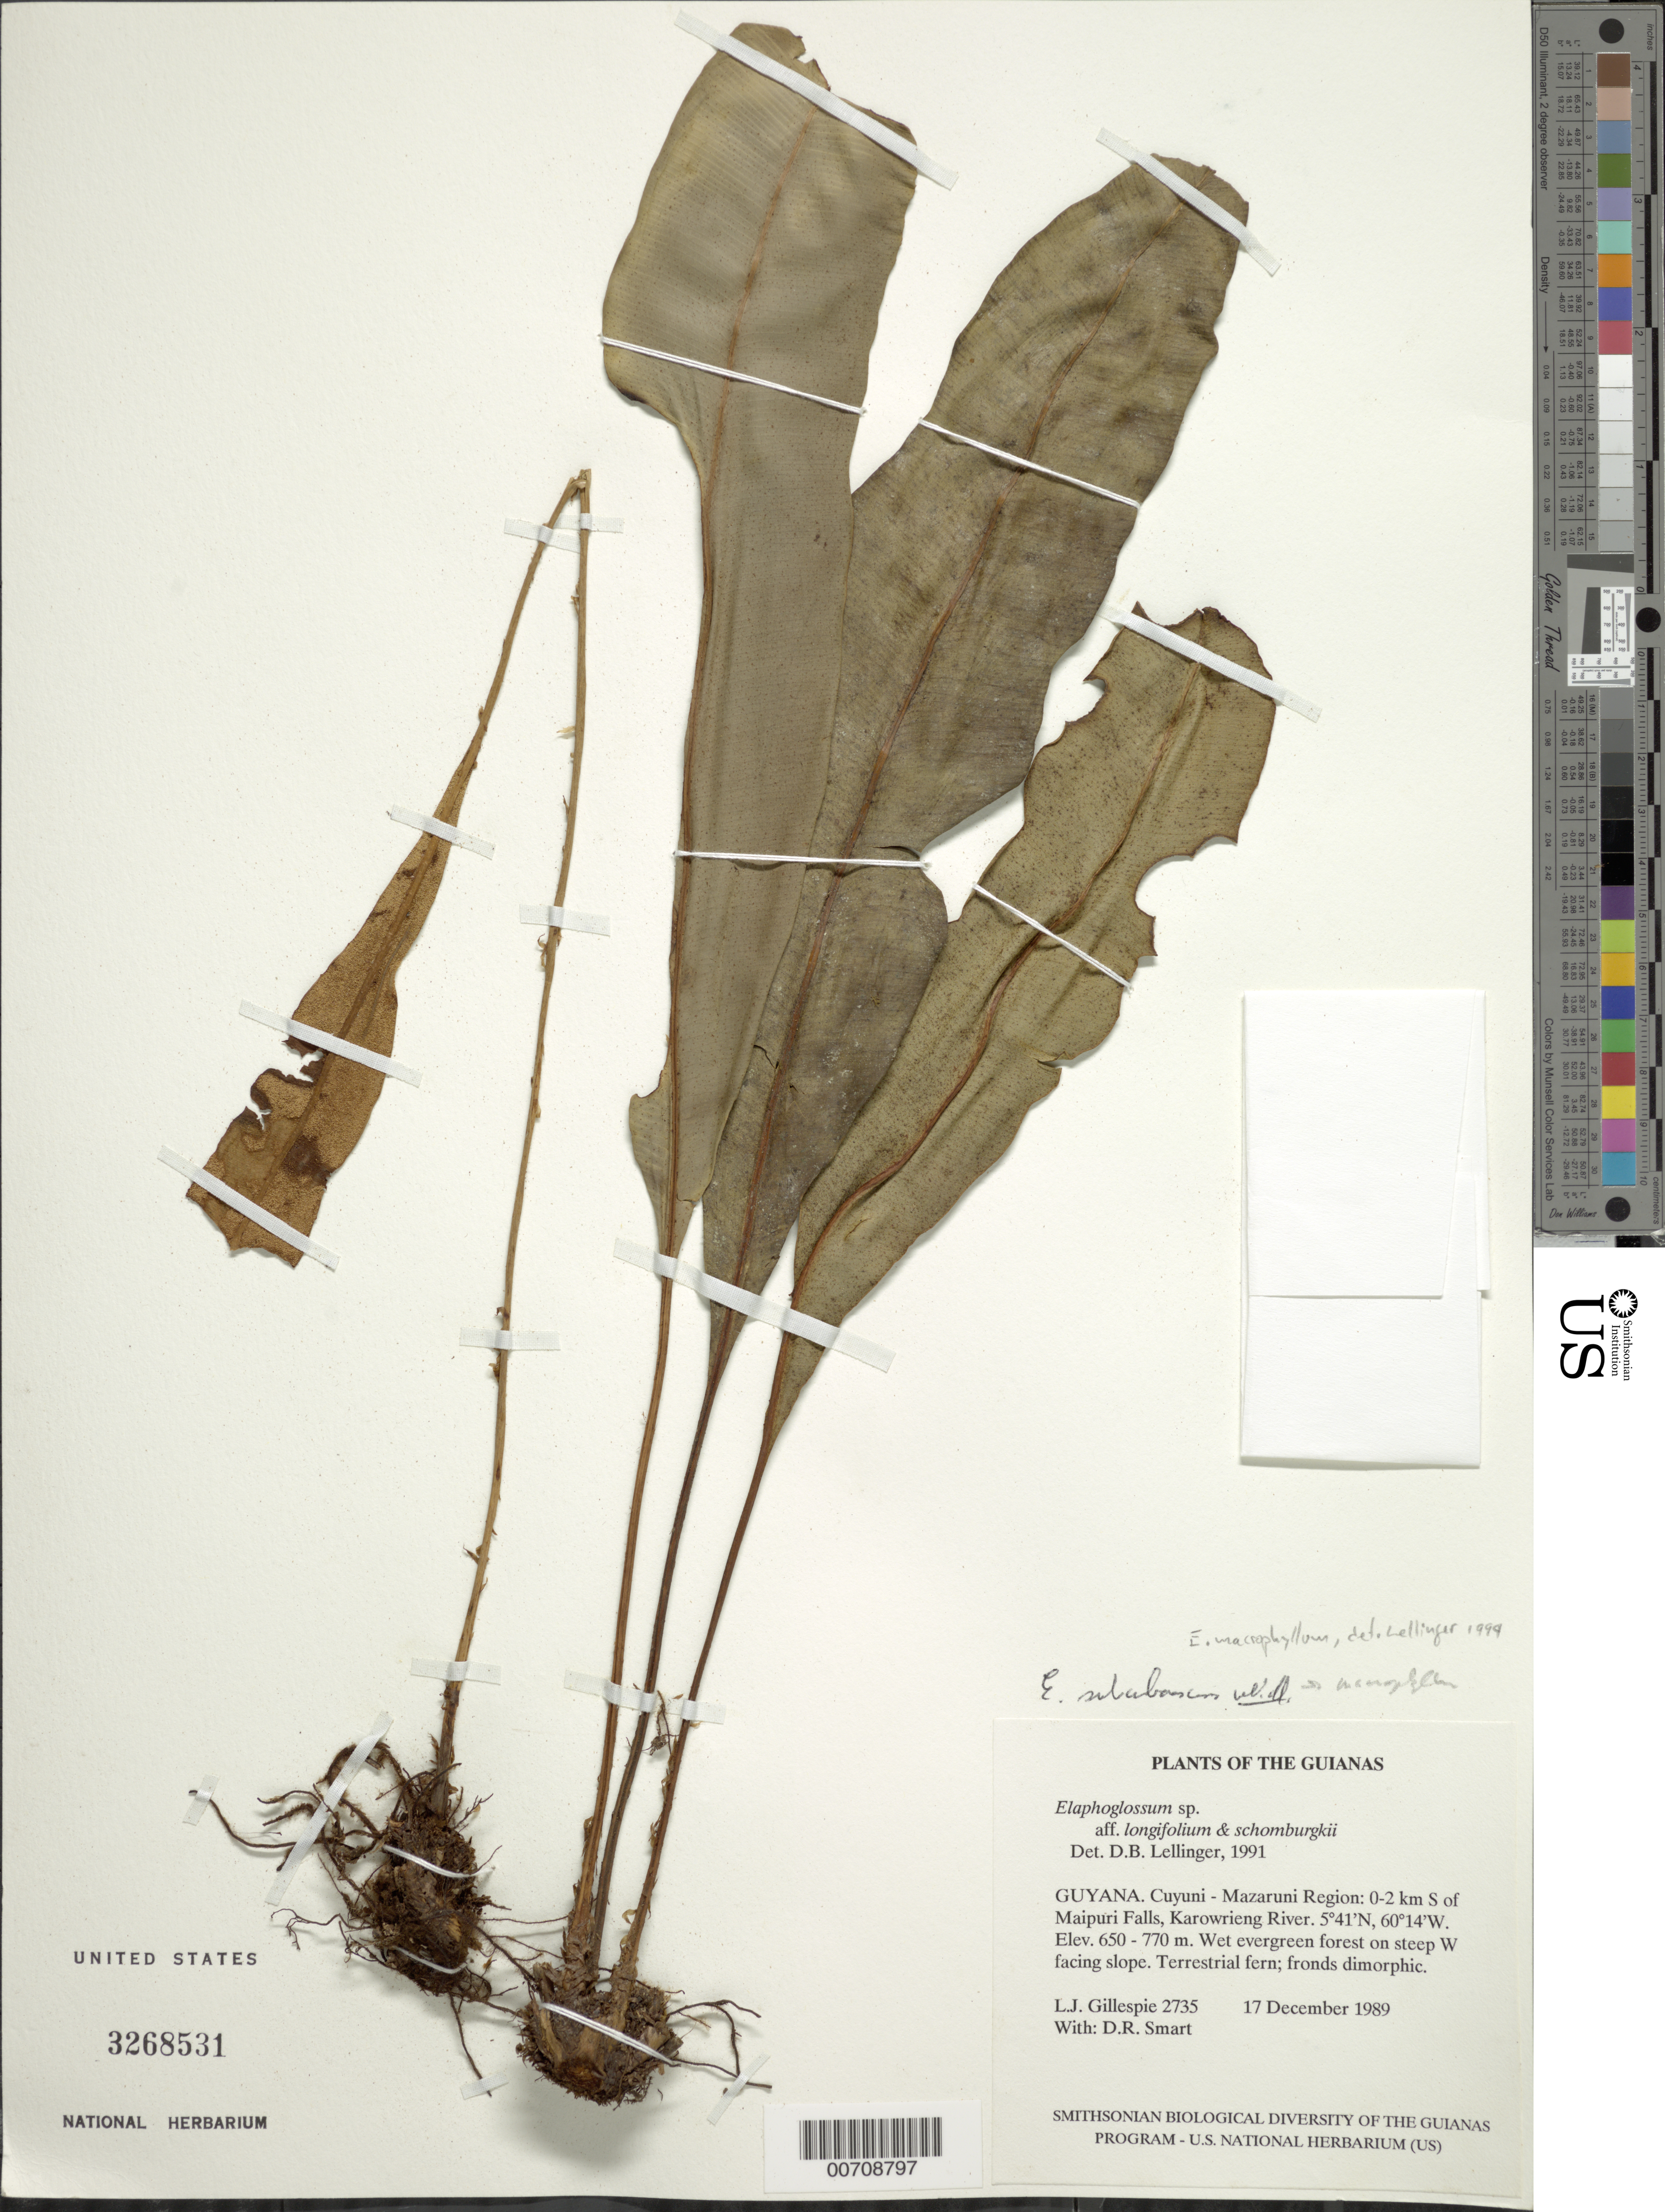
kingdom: Plantae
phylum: Tracheophyta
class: Polypodiopsida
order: Polypodiales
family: Dryopteridaceae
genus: Elaphoglossum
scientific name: Elaphoglossum macrophyllum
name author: (Mett. ex Kuhn) Christ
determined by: Lellinger, David B., (BOT), Smithsonian Institution - National Museum of Natural History (UNITED STATES)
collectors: L. J. Gillespie & D. R. Smart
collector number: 2735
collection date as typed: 17 December 1989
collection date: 1989-12-17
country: Guyana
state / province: Cuyuni-Mazaruni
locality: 0-2 km S of Maipuri Falls, Karowrieng River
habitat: Wet evergreen forest on steep W facing slope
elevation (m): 650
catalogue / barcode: US 3268531